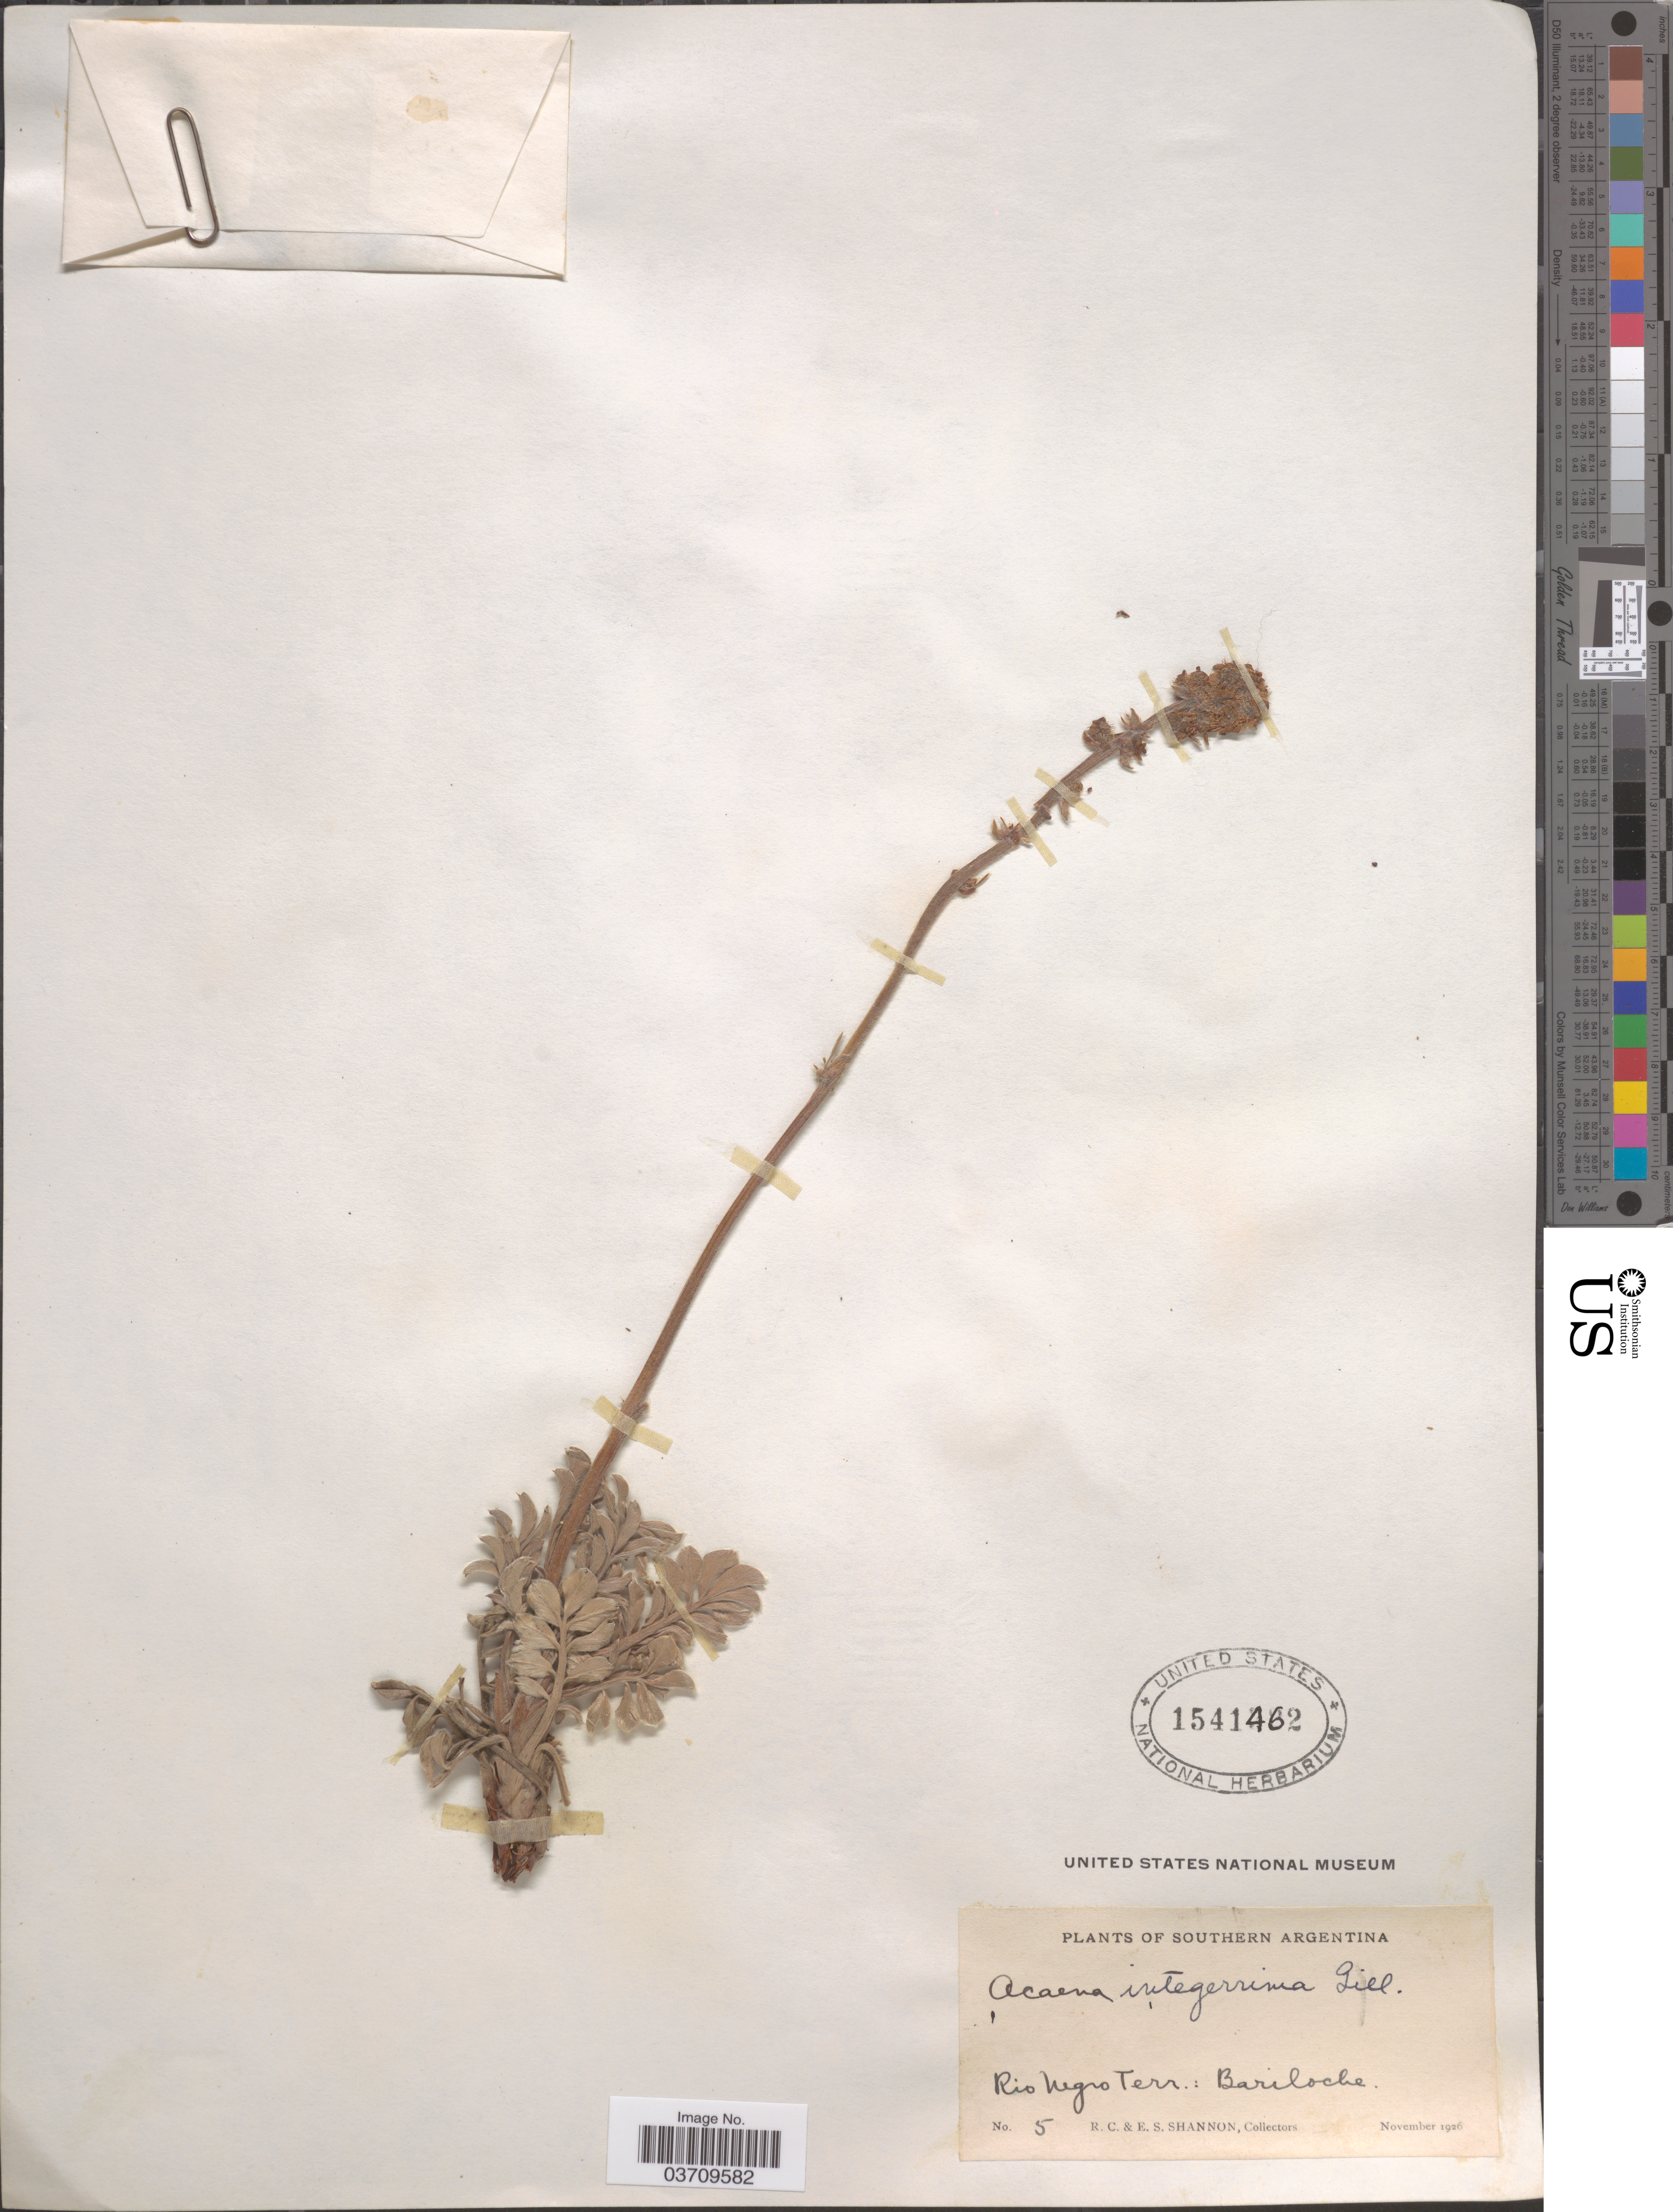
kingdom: Plantae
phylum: Tracheophyta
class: Magnoliopsida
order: Rosales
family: Rosaceae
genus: Acaena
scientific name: Acaena integerrima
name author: Gillies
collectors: R. Shannon & E. Shannon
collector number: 5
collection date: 1926-11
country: Argentina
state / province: Rio Negro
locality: Southern Argentina. Rio Negro Terr.: Bariloche.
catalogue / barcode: US 1541462